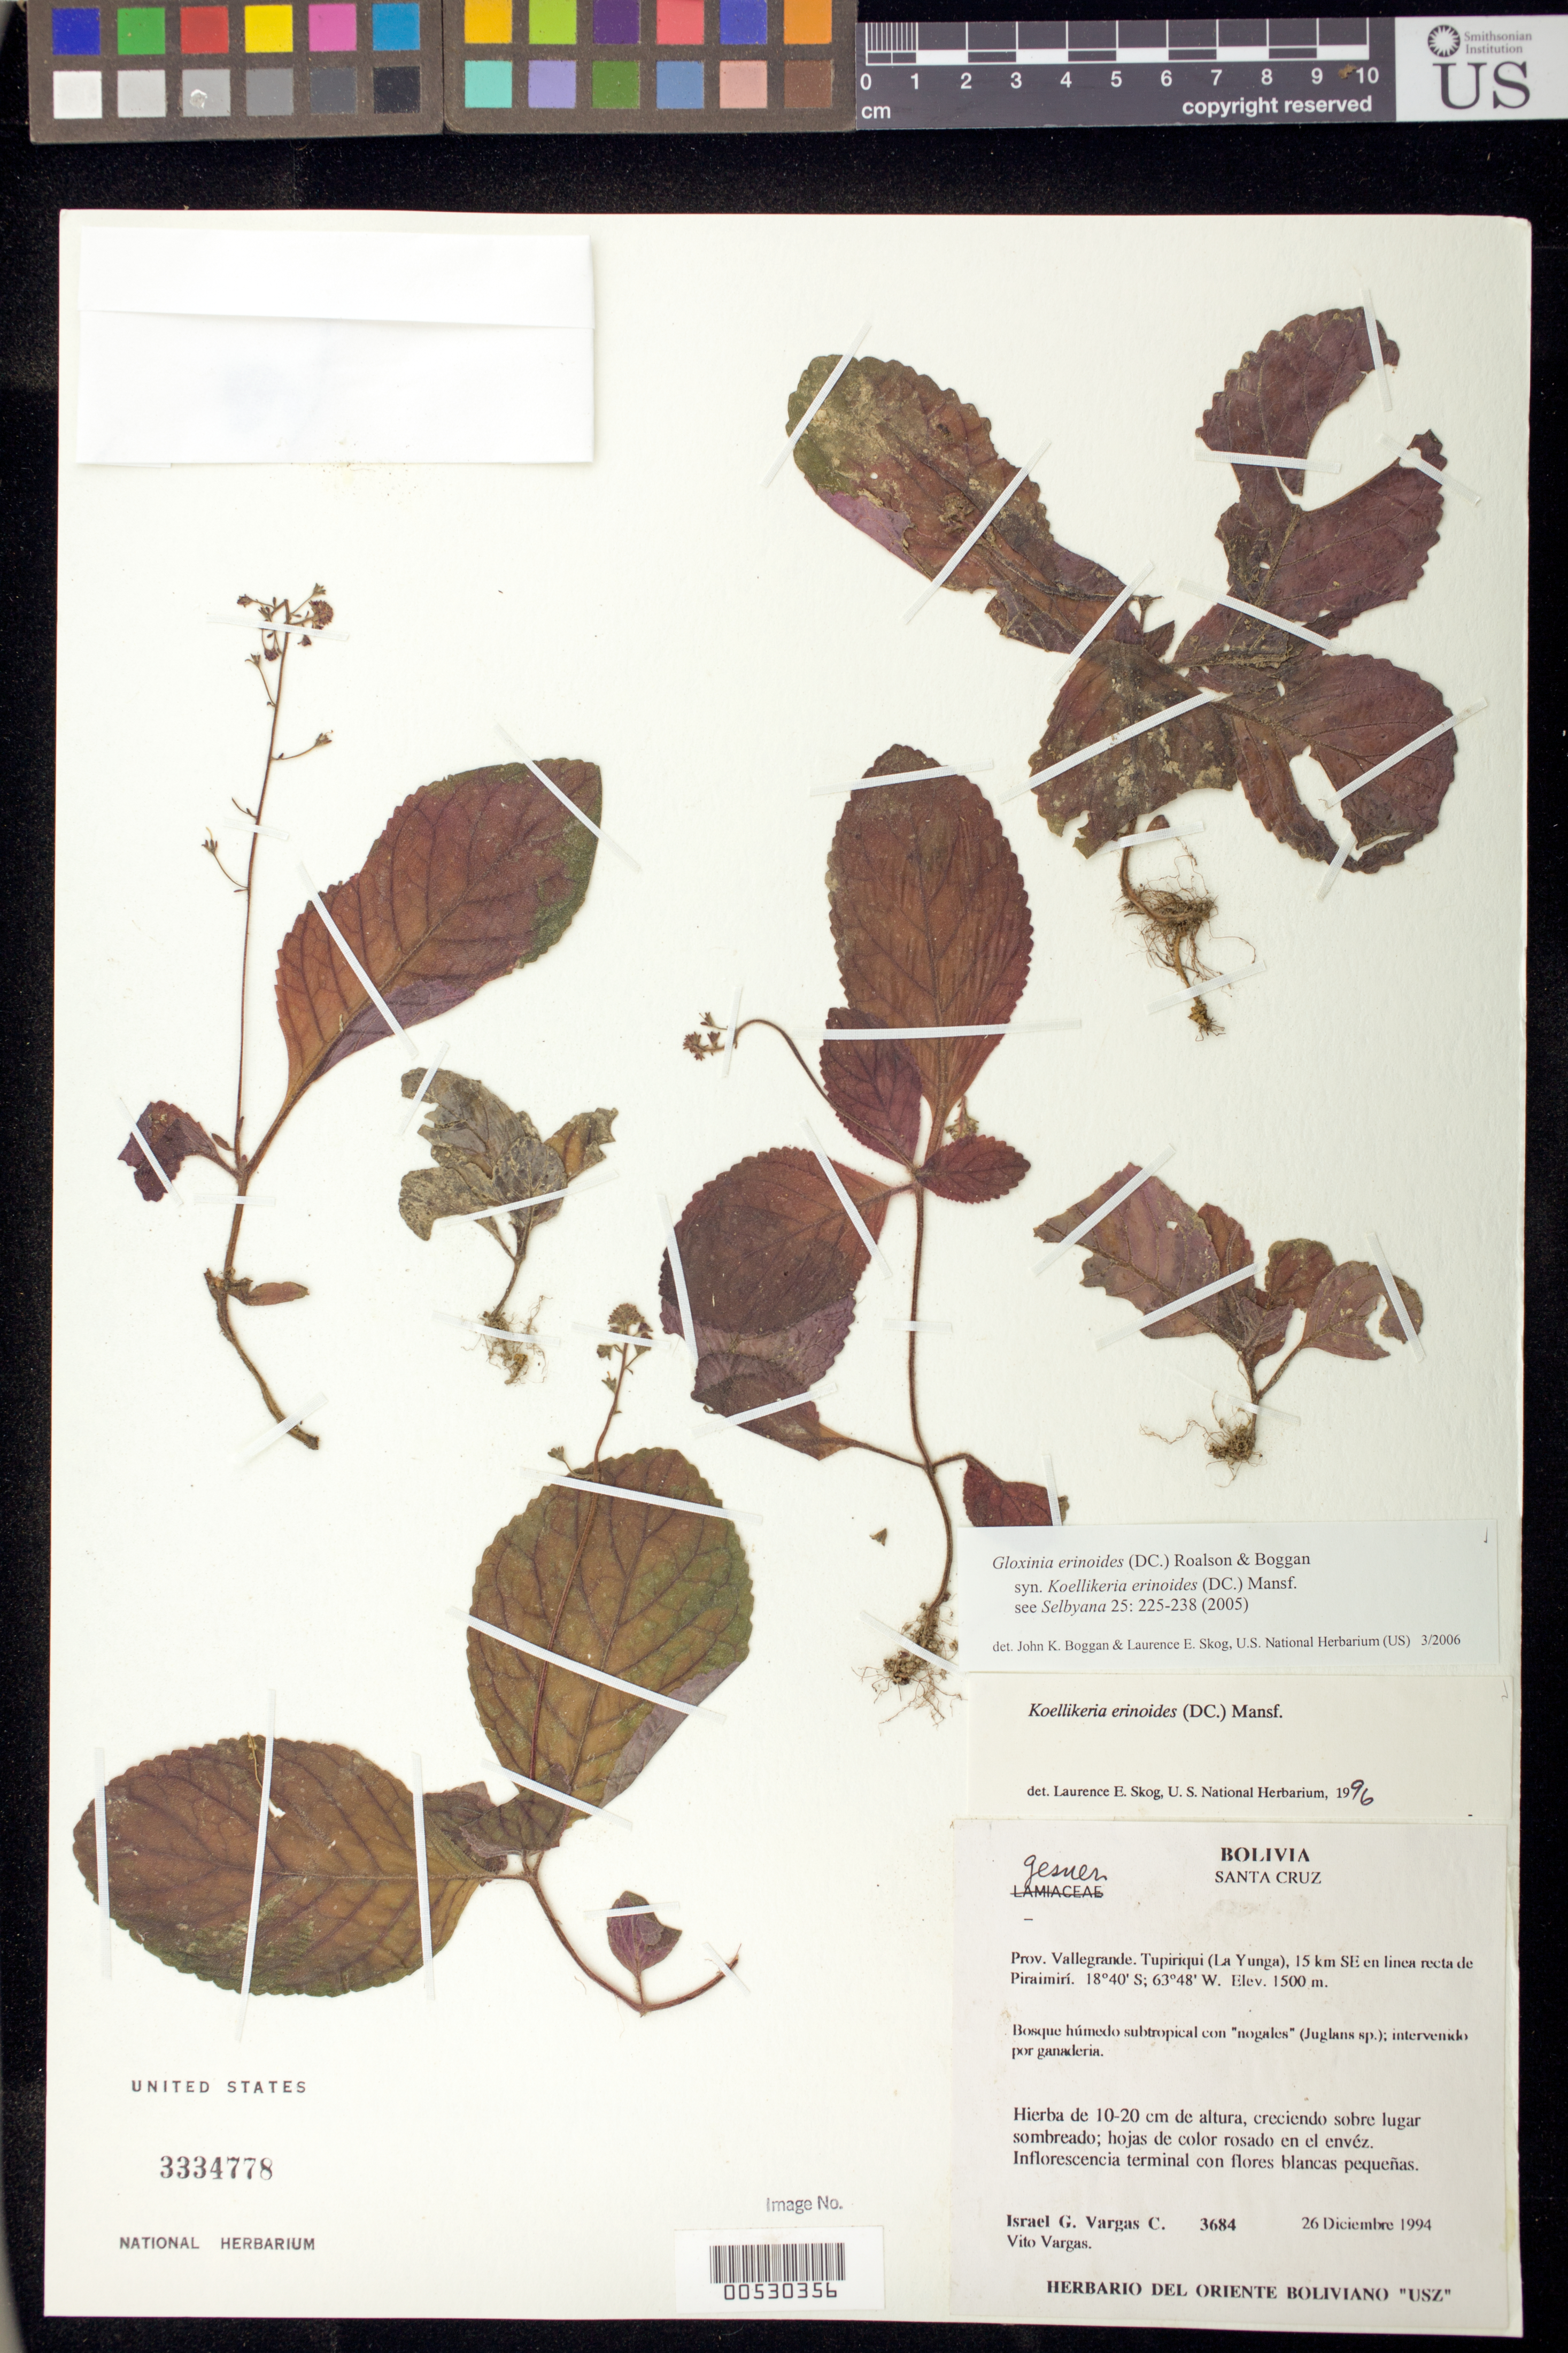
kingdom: Plantae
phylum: Tracheophyta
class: Magnoliopsida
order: Lamiales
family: Gesneriaceae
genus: Gloxinia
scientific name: Gloxinia erinoides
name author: (DC.) Roalson & Boggan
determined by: Boggan, J. K.; Skog, L. E.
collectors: I. G. Vargas C.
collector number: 3684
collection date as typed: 26 Dec 1994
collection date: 1994-12-26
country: Bolivia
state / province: Santa Cruz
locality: Prov. Vallegrande. Tupiriqui (La Yunga), 15 km SE en linea recta de Piraimirí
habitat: Bosque húmedo subtropical con "nogales" (Juglans sp.); intervenido por ganaderia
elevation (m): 1500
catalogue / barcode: US 3334778